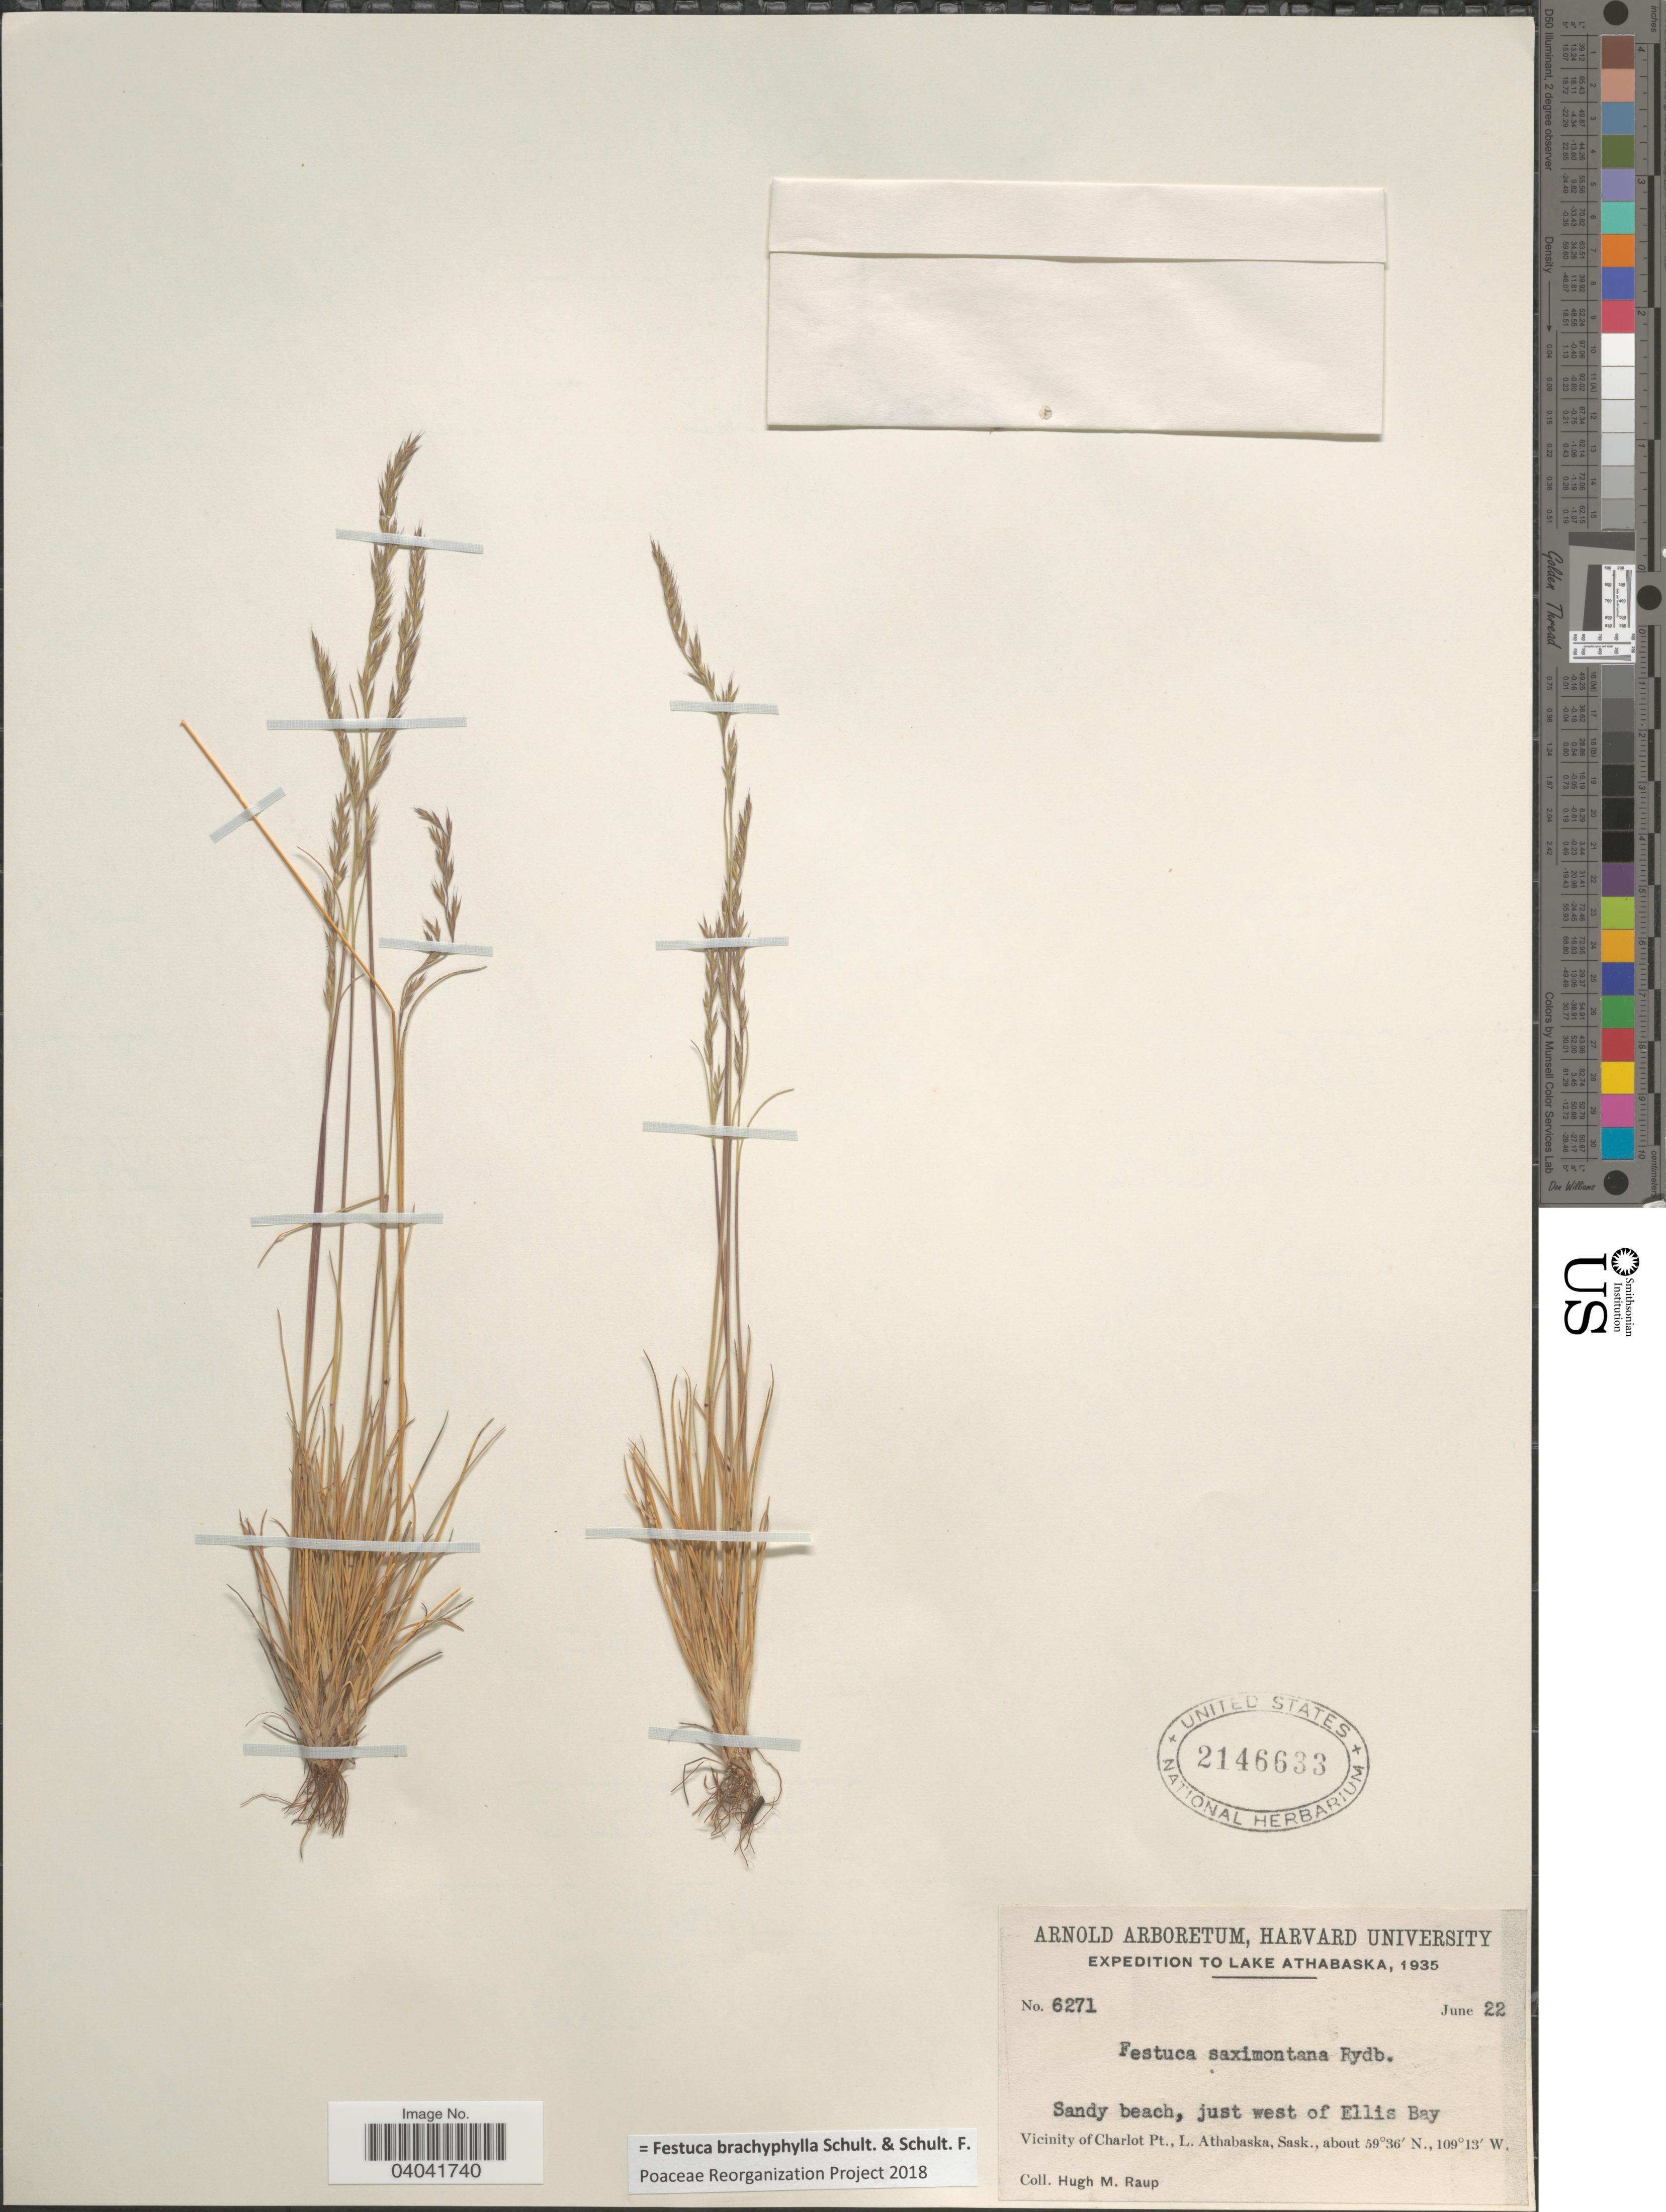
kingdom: Plantae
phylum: Tracheophyta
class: Liliopsida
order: Poales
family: Poaceae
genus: Festuca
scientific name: Festuca brachyphylla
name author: Schult. & Schult. f.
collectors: H. Raup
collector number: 6271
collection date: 1935-06-22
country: Canada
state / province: Saskatchewan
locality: Laka Athabaska. Sandy beach, just west of Ellis Bay. Vicinity of Charlot Pt., L. Athabaska.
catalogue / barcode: US 2146633